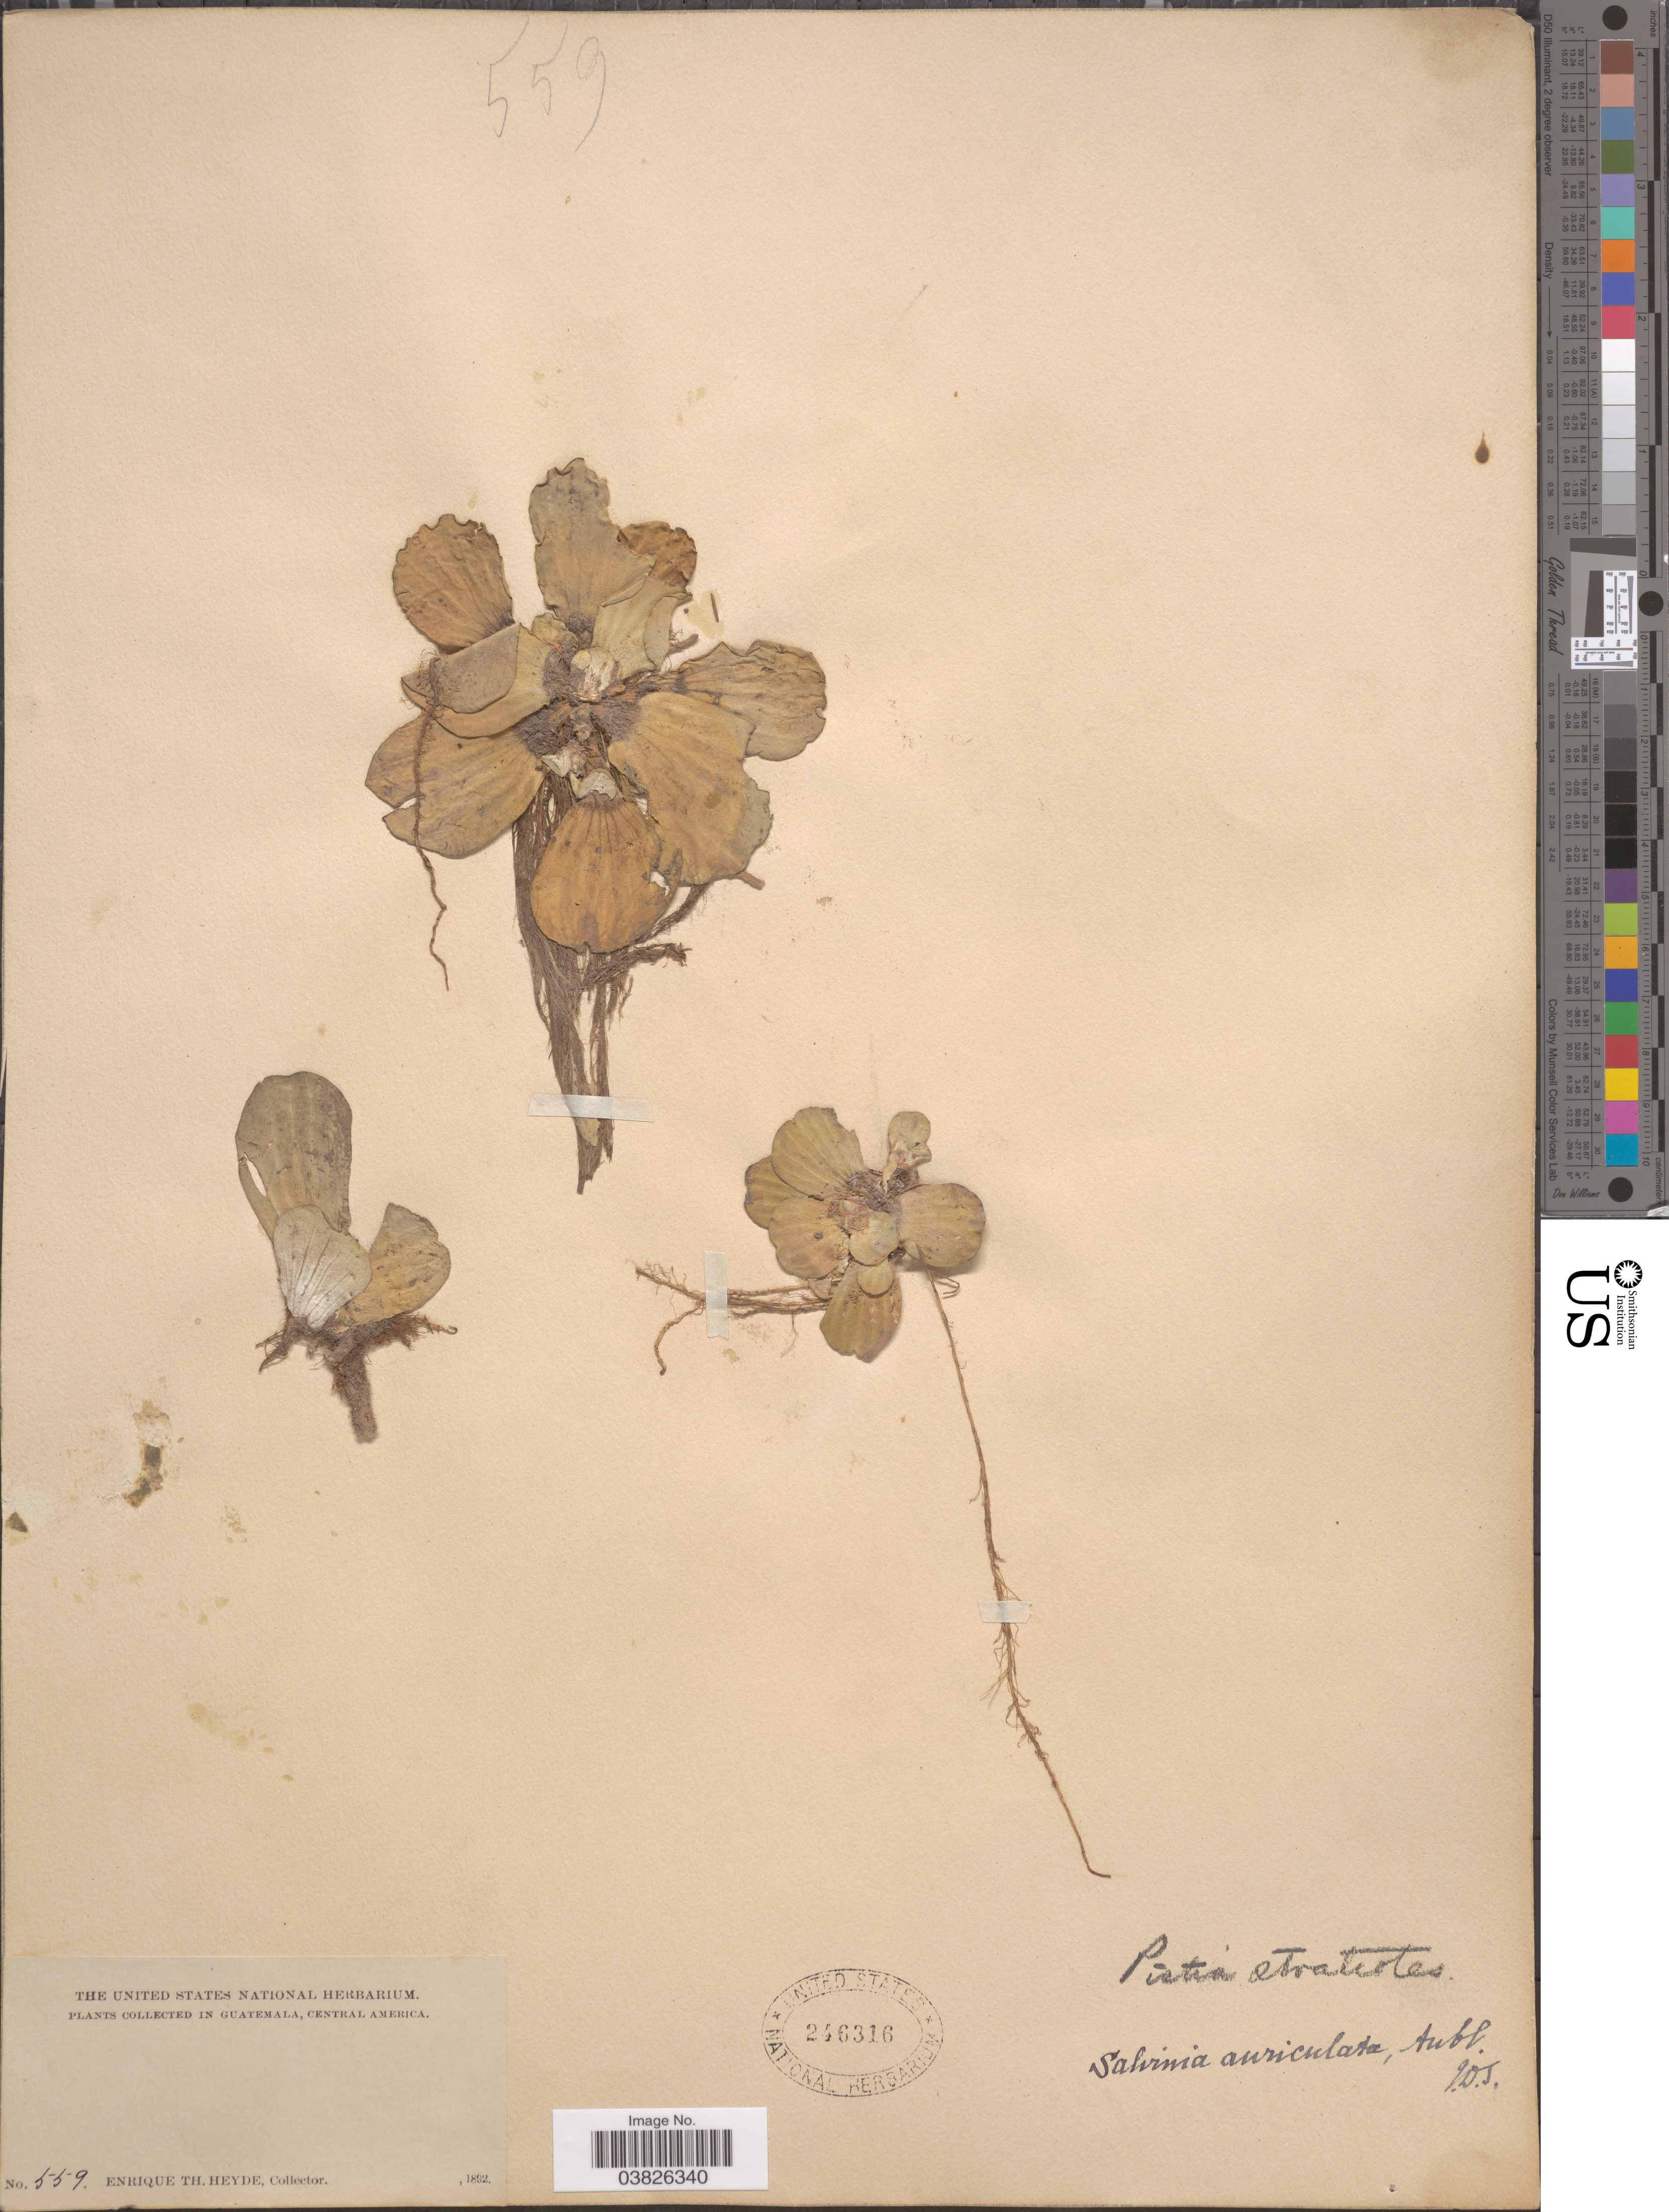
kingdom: Plantae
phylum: Tracheophyta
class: Liliopsida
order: Alismatales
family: Araceae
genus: Pistia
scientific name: Pistia stratiotes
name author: L.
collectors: E. T. Heyde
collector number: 559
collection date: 1892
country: Guatemala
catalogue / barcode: US 246316